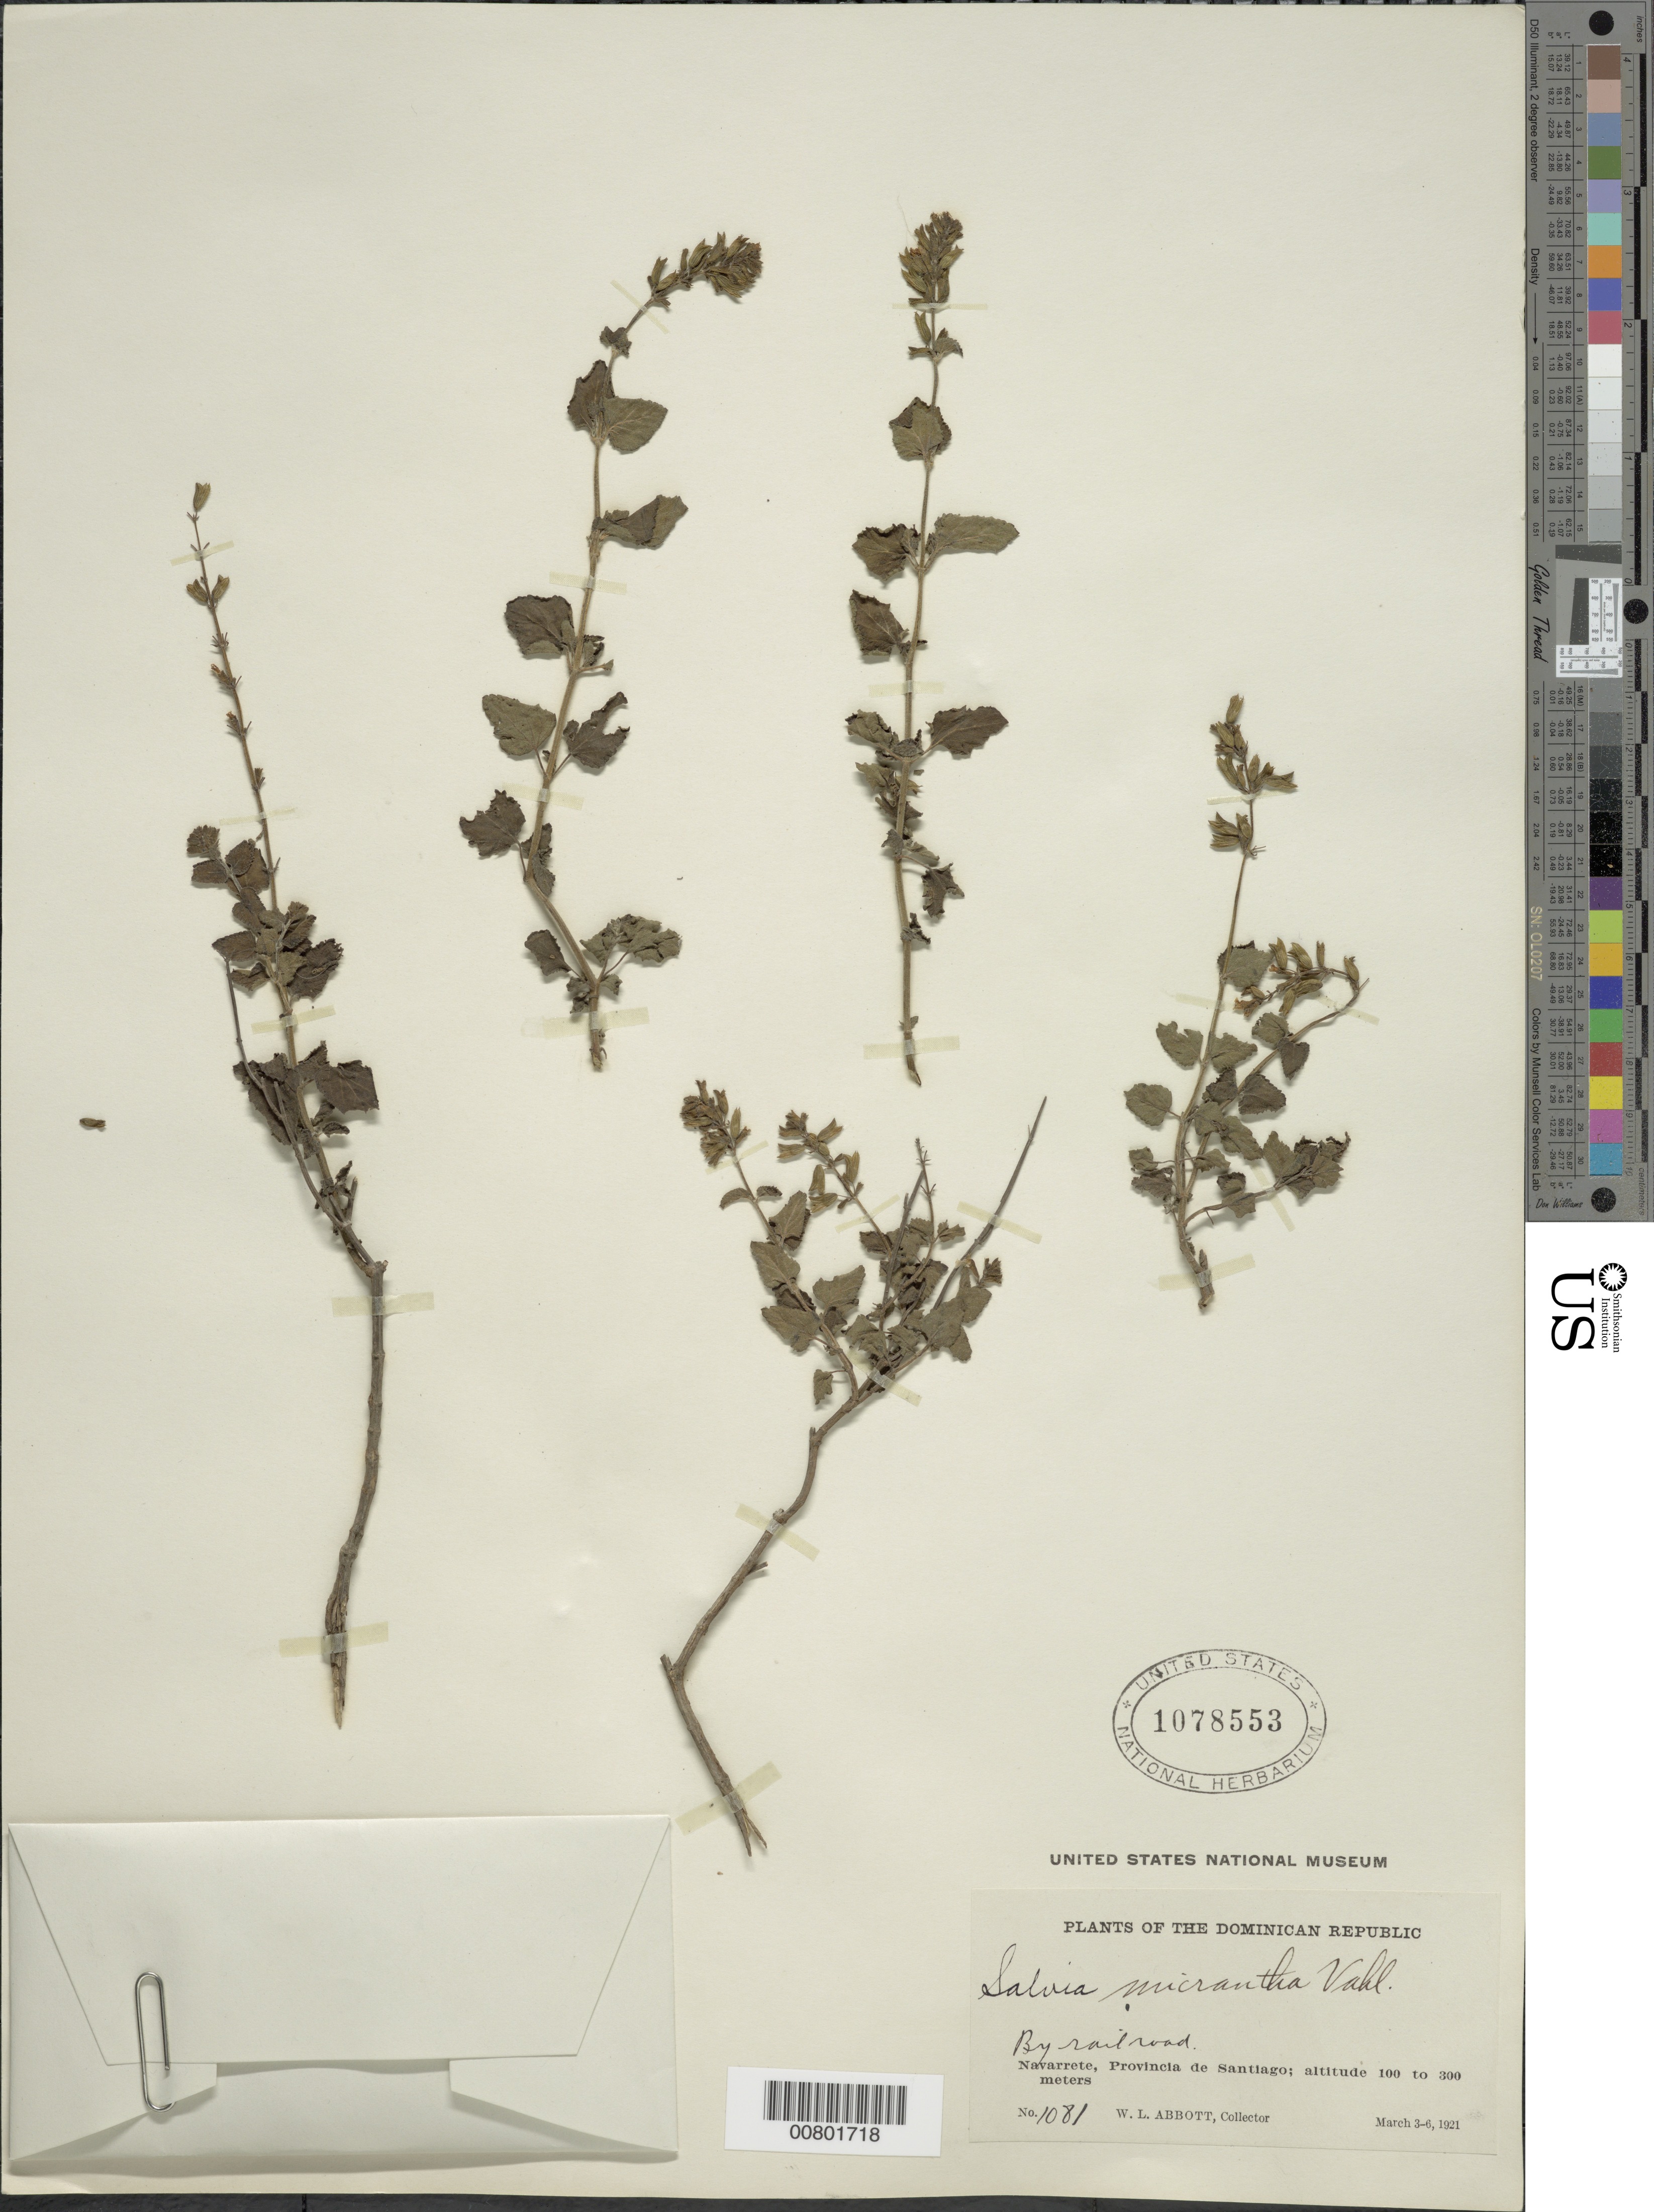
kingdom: Plantae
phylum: Tracheophyta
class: Magnoliopsida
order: Lamiales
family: Lamiaceae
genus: Salvia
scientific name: Salvia micrantha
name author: Vahl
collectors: W. L. Abbott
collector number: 1081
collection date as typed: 03 Mar 1921 to 06 Mar 1921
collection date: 1921-03-03/1921-03-06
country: Dominican Republic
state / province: Santiago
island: Hispaniola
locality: Navarrete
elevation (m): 100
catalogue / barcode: US 1078553